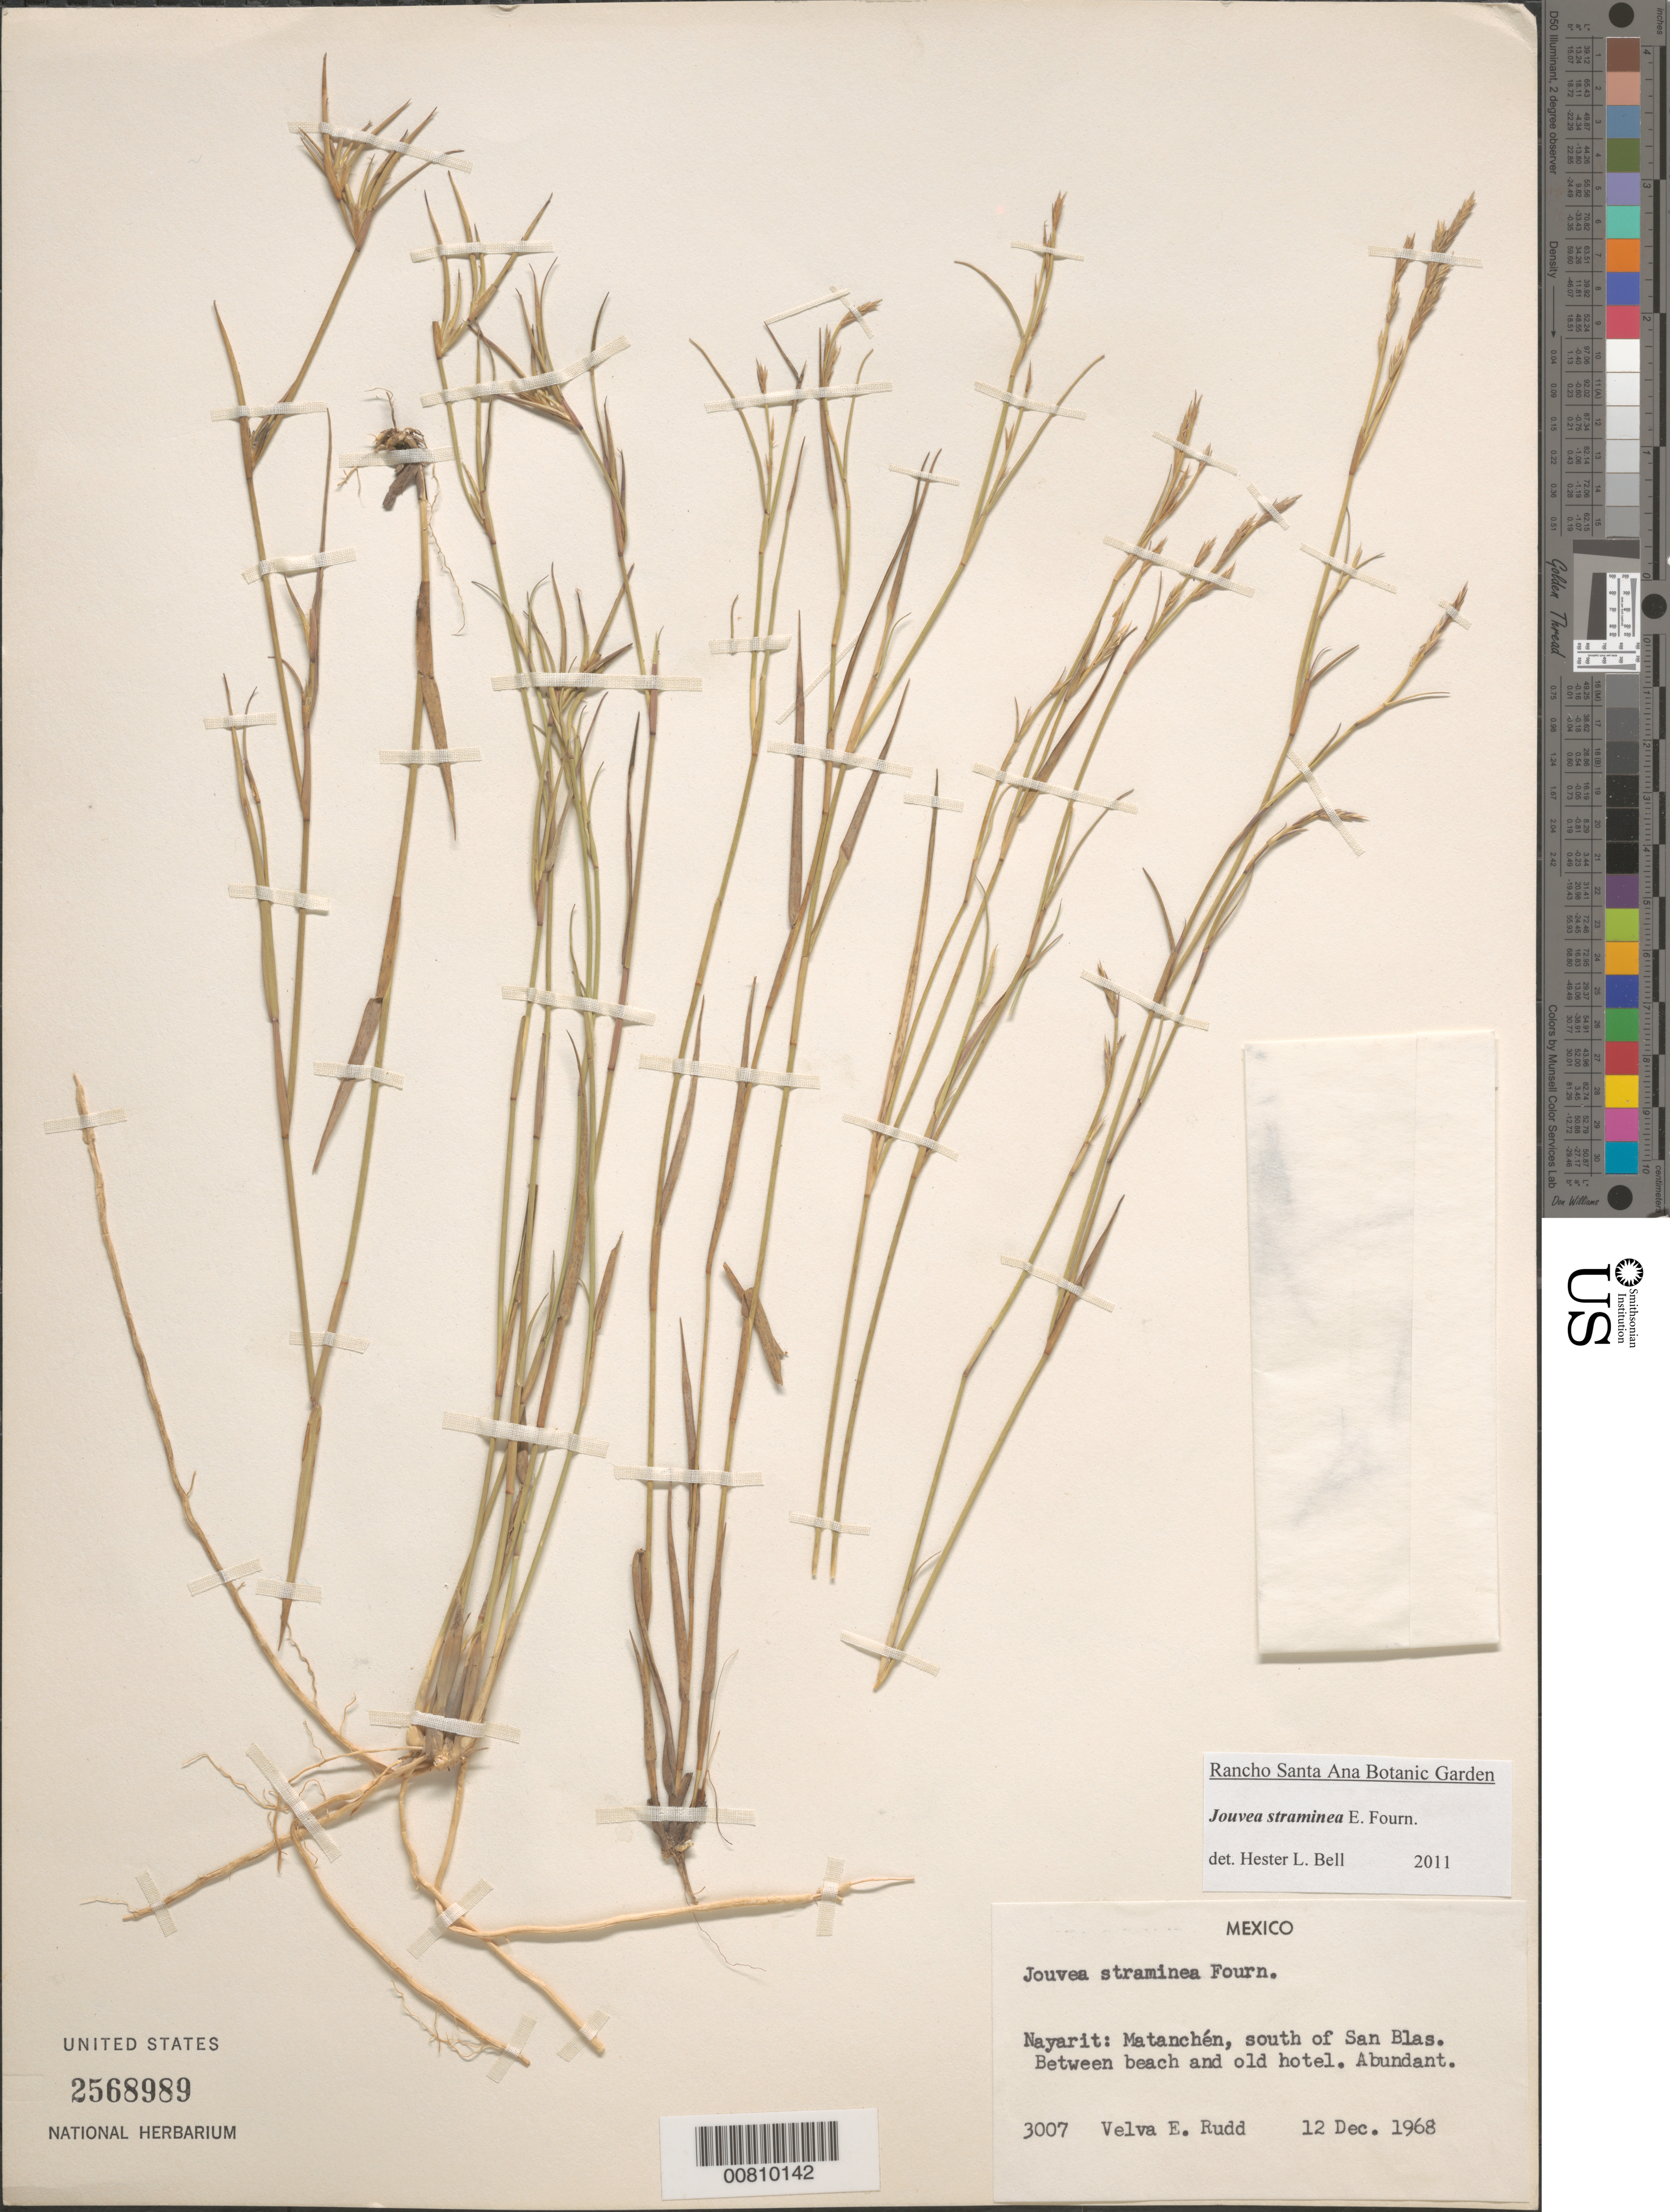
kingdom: Plantae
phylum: Tracheophyta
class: Liliopsida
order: Poales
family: Poaceae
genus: Jouvea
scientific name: Jouvea straminea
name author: E. Fourn.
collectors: V. E. Rudd et al.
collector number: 3007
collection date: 1968-12-12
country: Mexico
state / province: Nayarit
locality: Matanchen, S of San Blas, between beach and old hotel.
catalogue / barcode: US 2568989